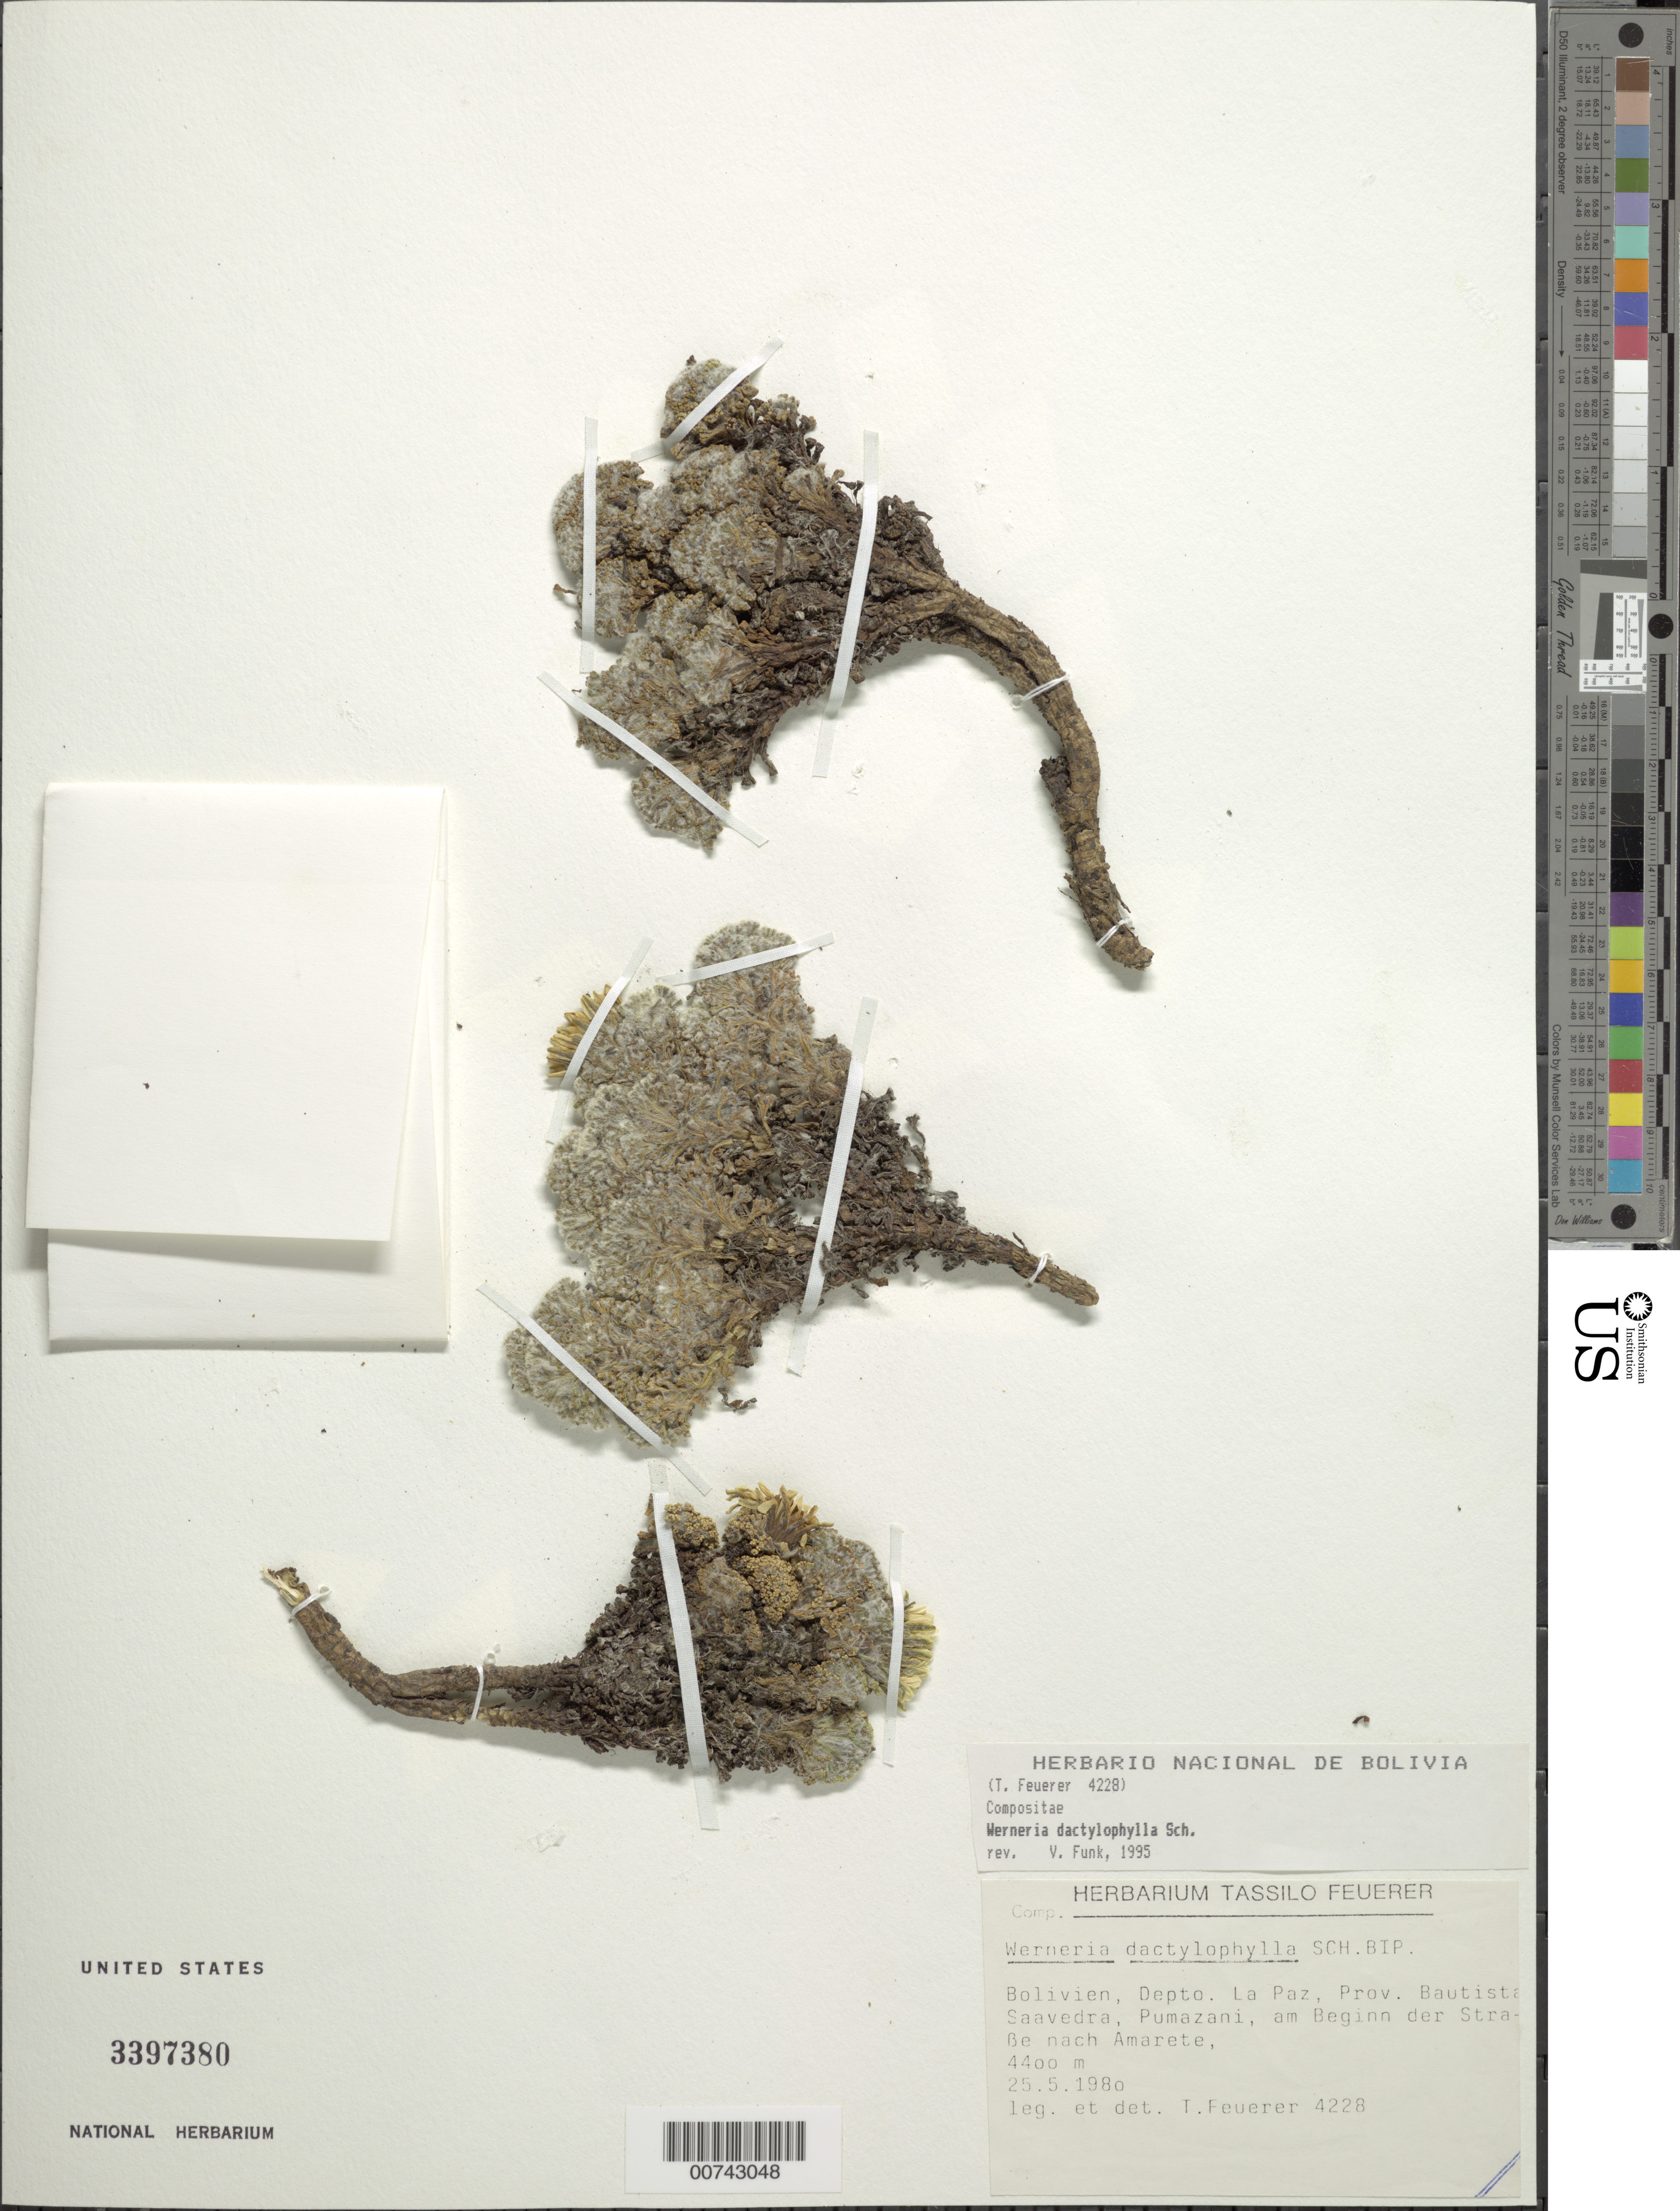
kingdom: Plantae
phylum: Tracheophyta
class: Magnoliopsida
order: Asterales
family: Asteraceae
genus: Xenophyllum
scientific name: Xenophyllum dactylophyllum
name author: (Sch. Bip.) V.A. Funk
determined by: Funk, Vicki A., (BOT), Smithsonian Institution - National Museum of Natural History (UNITED STATES)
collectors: T. Feuerer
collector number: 4228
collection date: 1980-05-25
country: Bolivia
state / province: La Paz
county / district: Bautista Saavedra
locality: Pumazani, am Beginn der Straße nach Amarete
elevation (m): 4400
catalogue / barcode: US 3397380